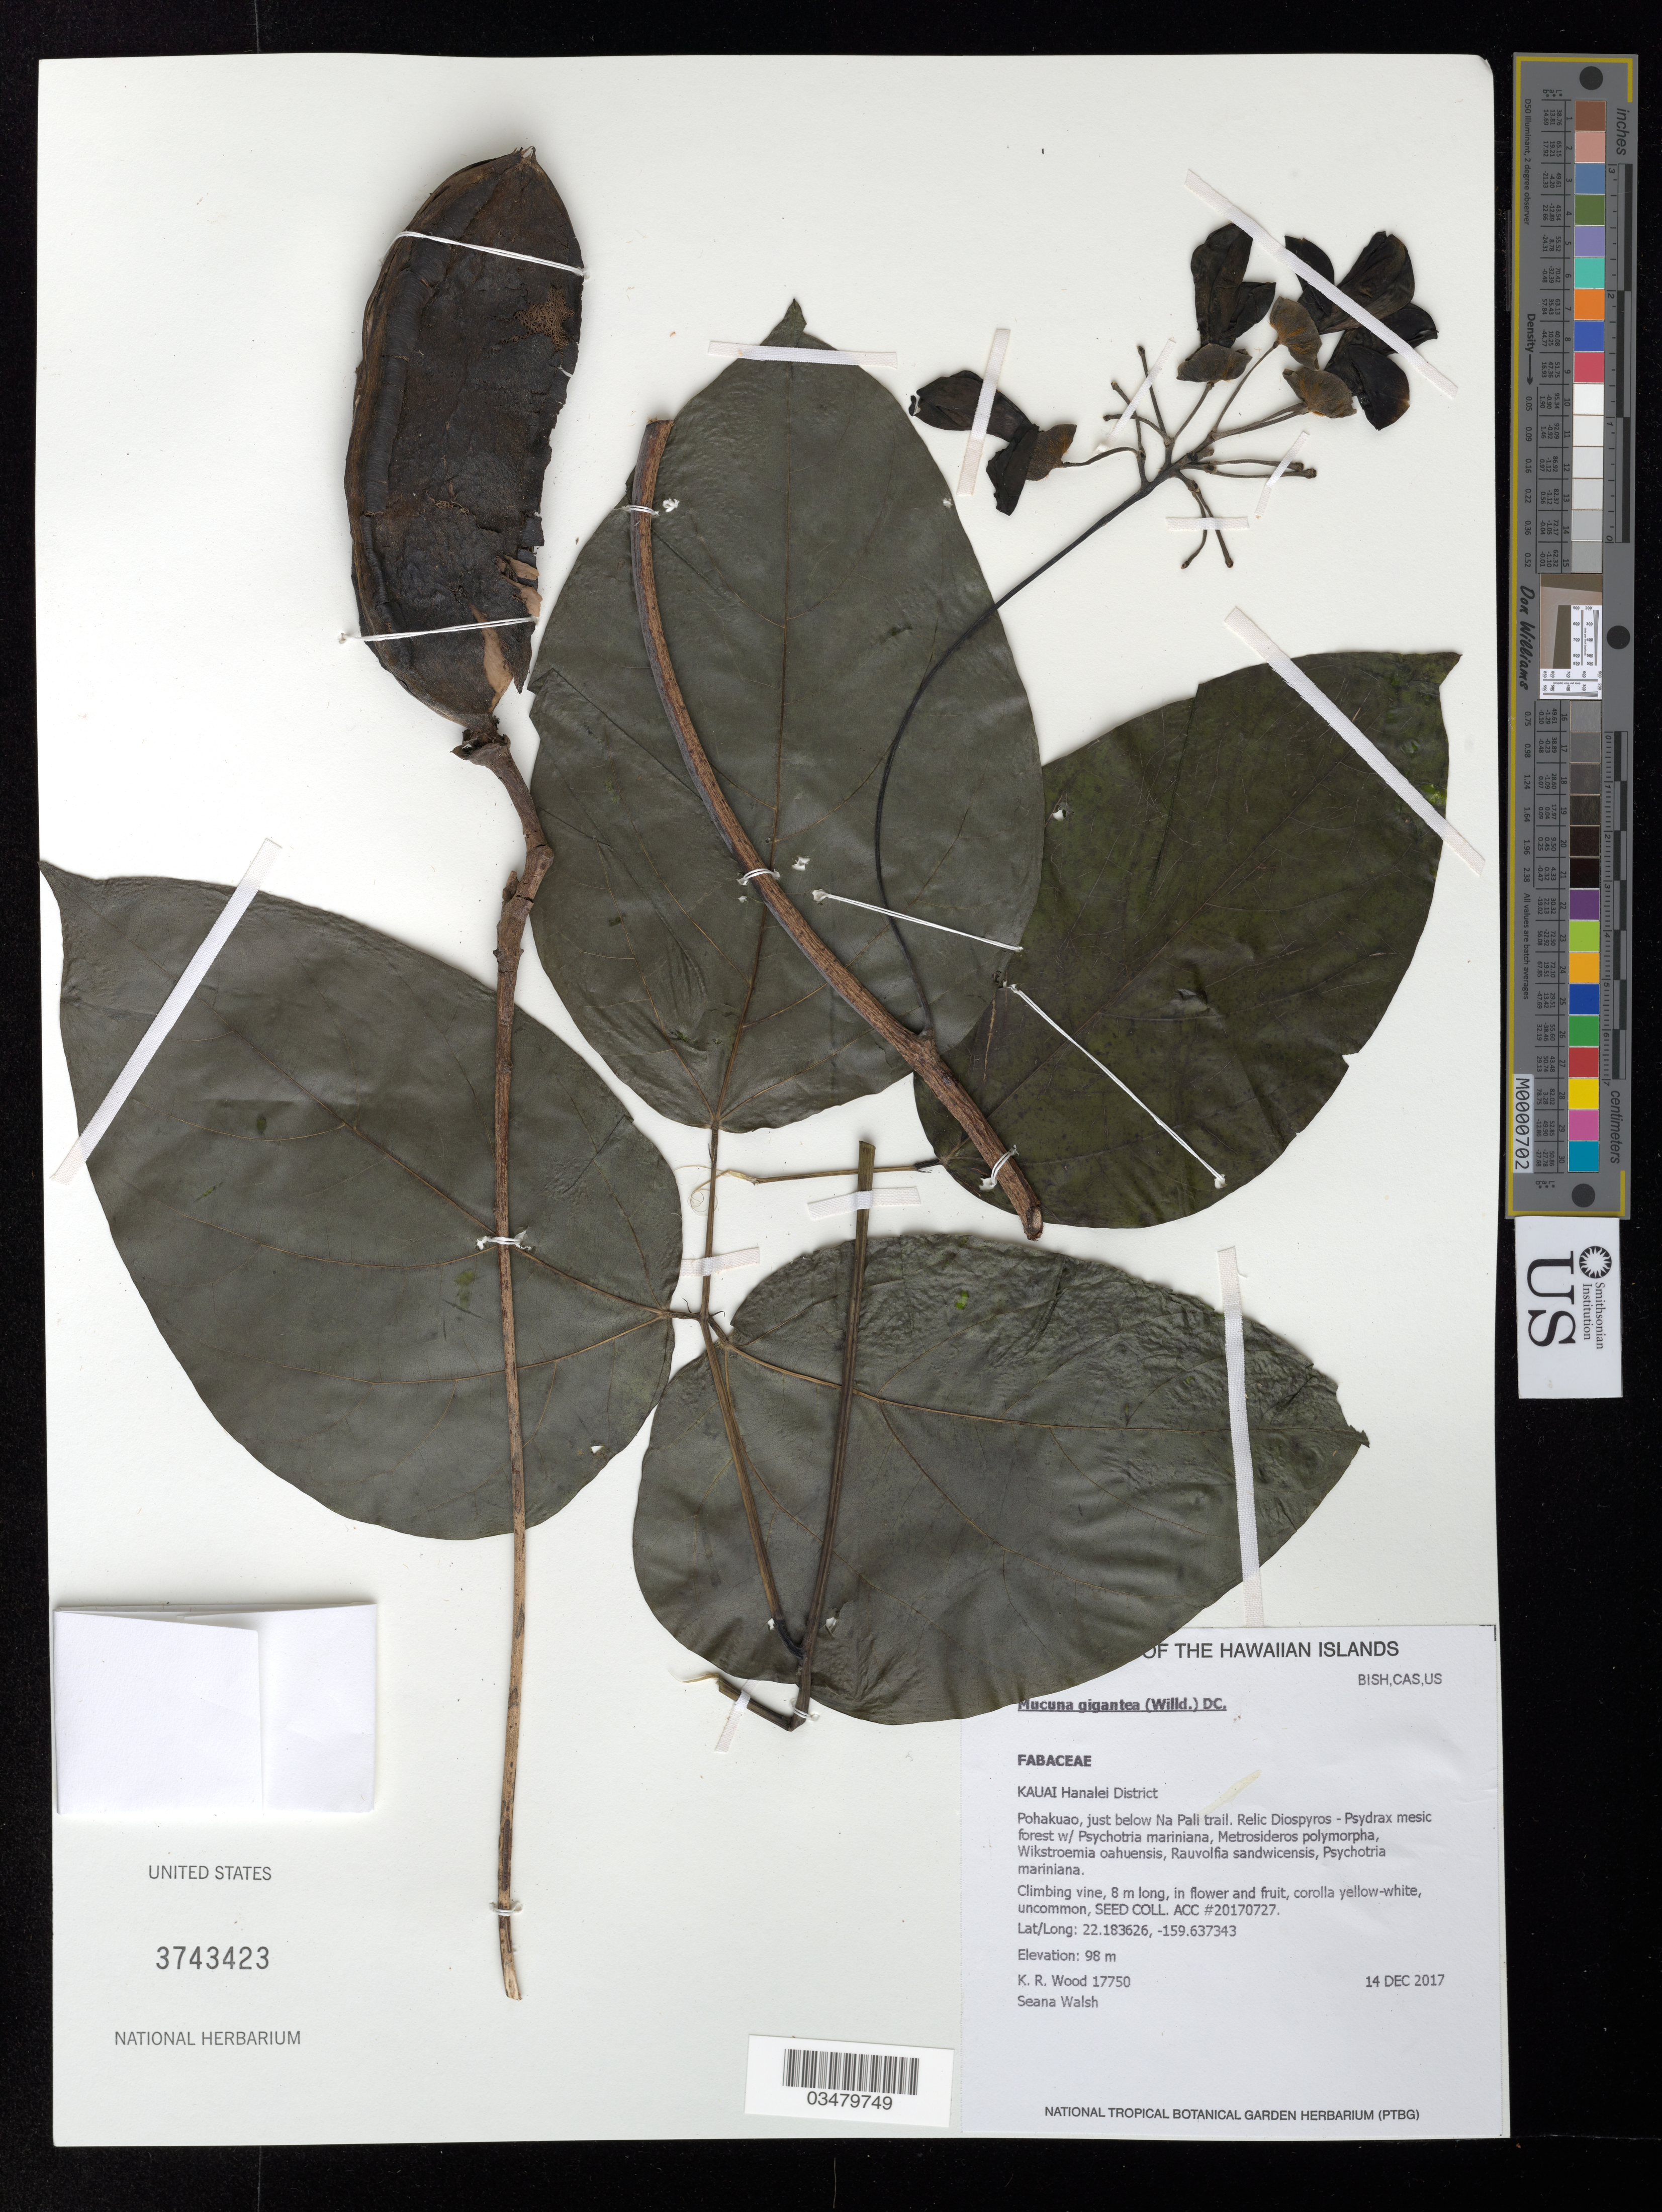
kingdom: Plantae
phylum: Tracheophyta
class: Magnoliopsida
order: Fabales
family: Fabaceae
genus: Mucuna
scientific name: Mucuna gigantea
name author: (Willd.) DC.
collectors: K. R. Wood & S. Walsh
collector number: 17750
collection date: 2017-12-14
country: United States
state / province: Hawaii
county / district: Kauai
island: Kaua'i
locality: Hanalei District, Pohakuao, just below Na Pali trail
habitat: Mesic forest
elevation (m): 98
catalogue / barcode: US 3743423